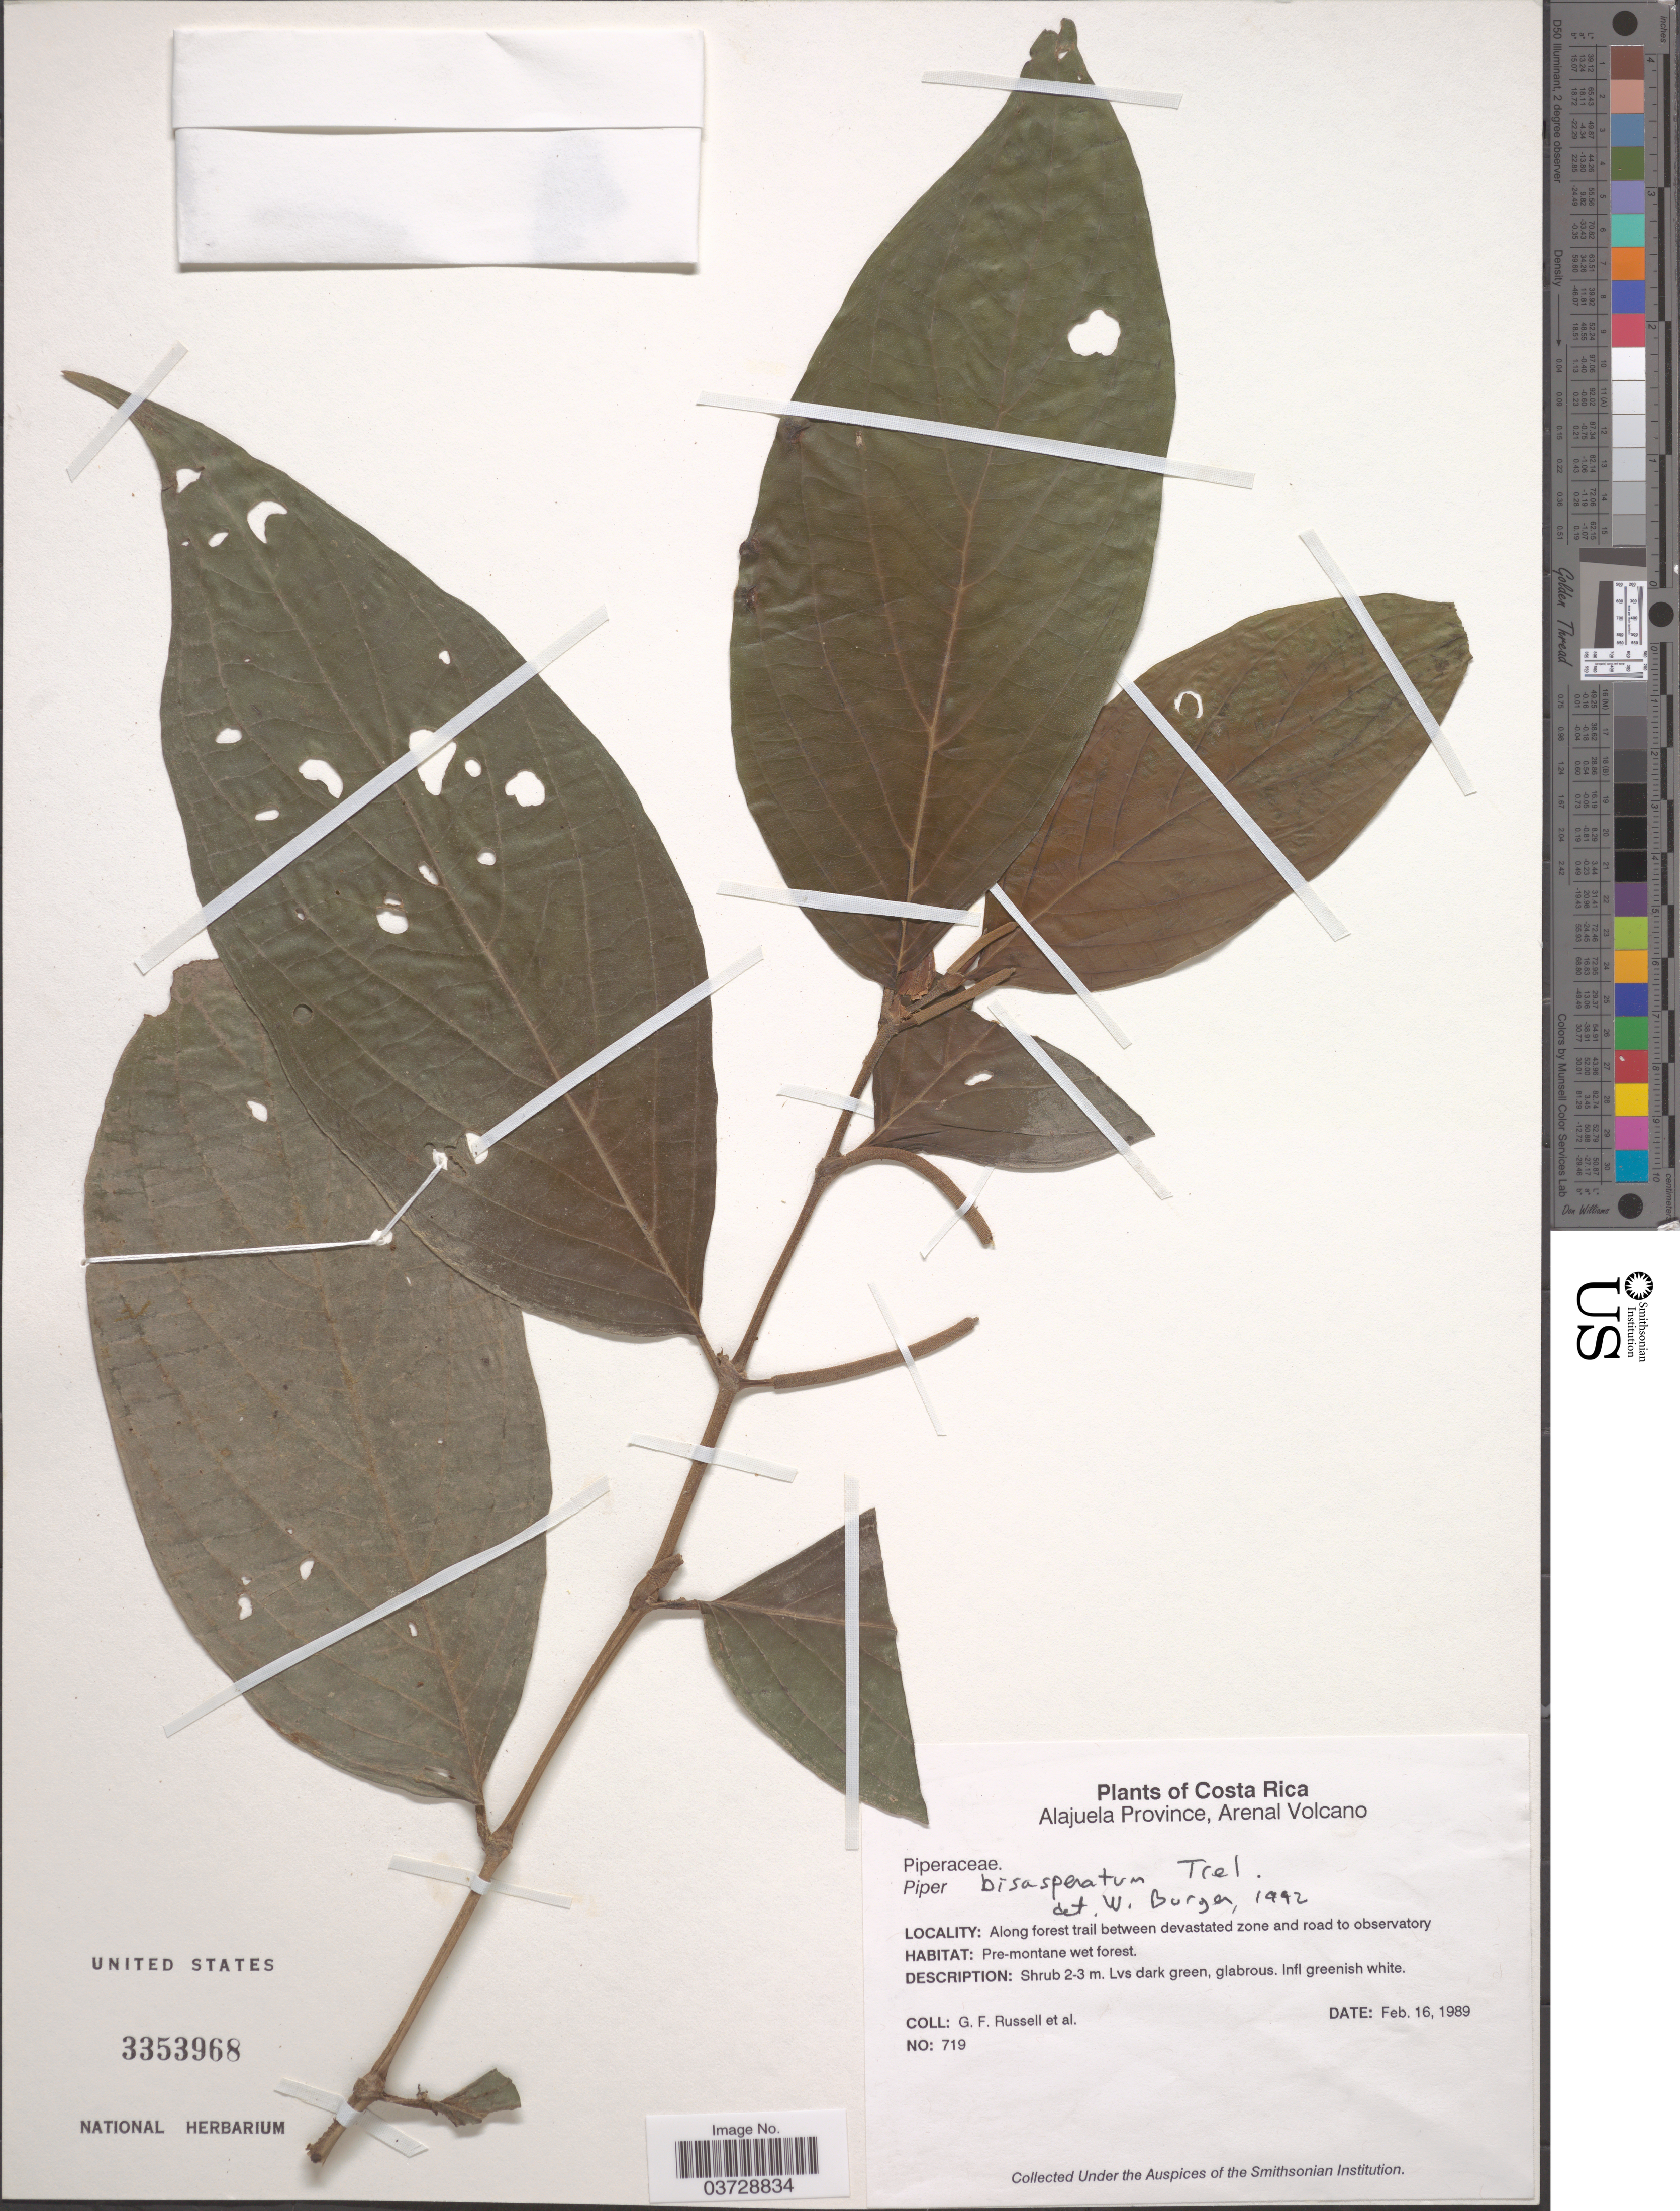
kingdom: Plantae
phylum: Tracheophyta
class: Magnoliopsida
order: Piperales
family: Piperaceae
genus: Piper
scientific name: Piper bisasperatum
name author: Trel.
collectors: G. Russell & et al.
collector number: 719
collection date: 1989-02-16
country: Costa Rica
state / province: Alajuela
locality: Arenal Volcano. Along forest trail between devastated zone and road to observatory.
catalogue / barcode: US 3353968